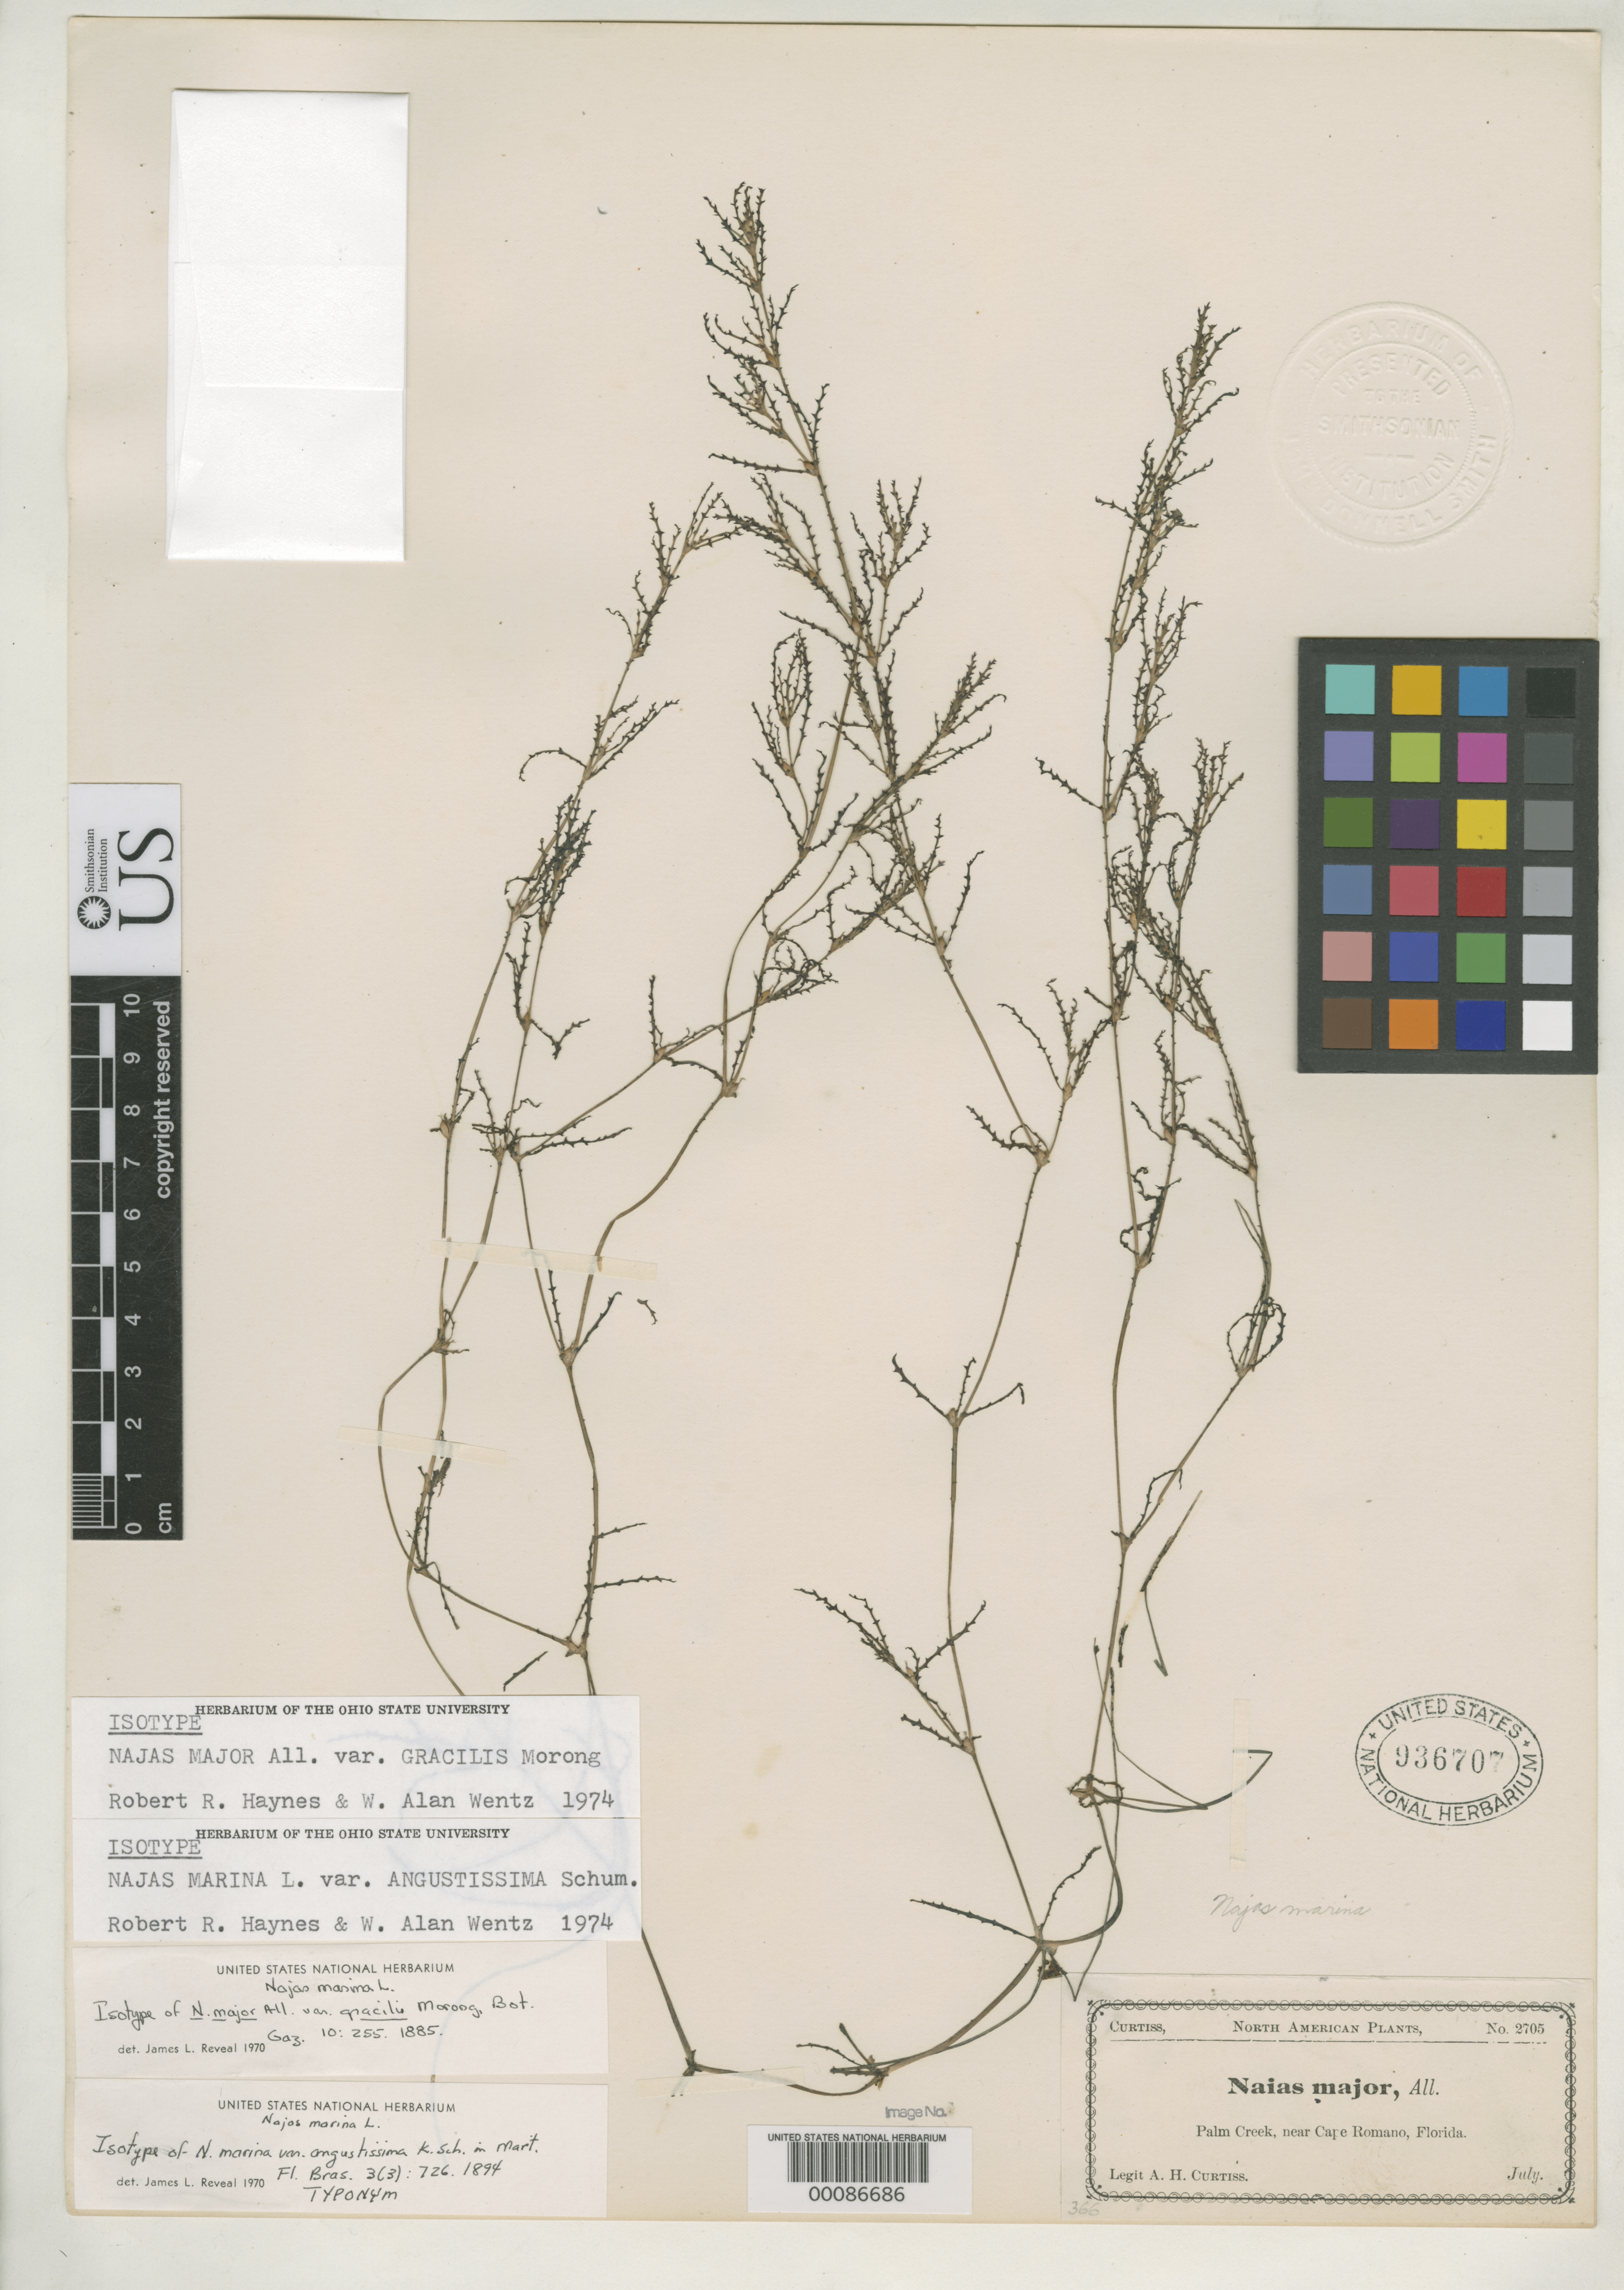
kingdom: Plantae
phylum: Tracheophyta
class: Liliopsida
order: Alismatales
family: Hydrocharitaceae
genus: Najas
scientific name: Najas major var. gracilis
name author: Morong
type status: Isotype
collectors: A. H. Curtiss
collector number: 2705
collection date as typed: Jul 1881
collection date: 1881-07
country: United States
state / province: Florida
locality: Palm Creek near Cape Romano.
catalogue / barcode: US 936707